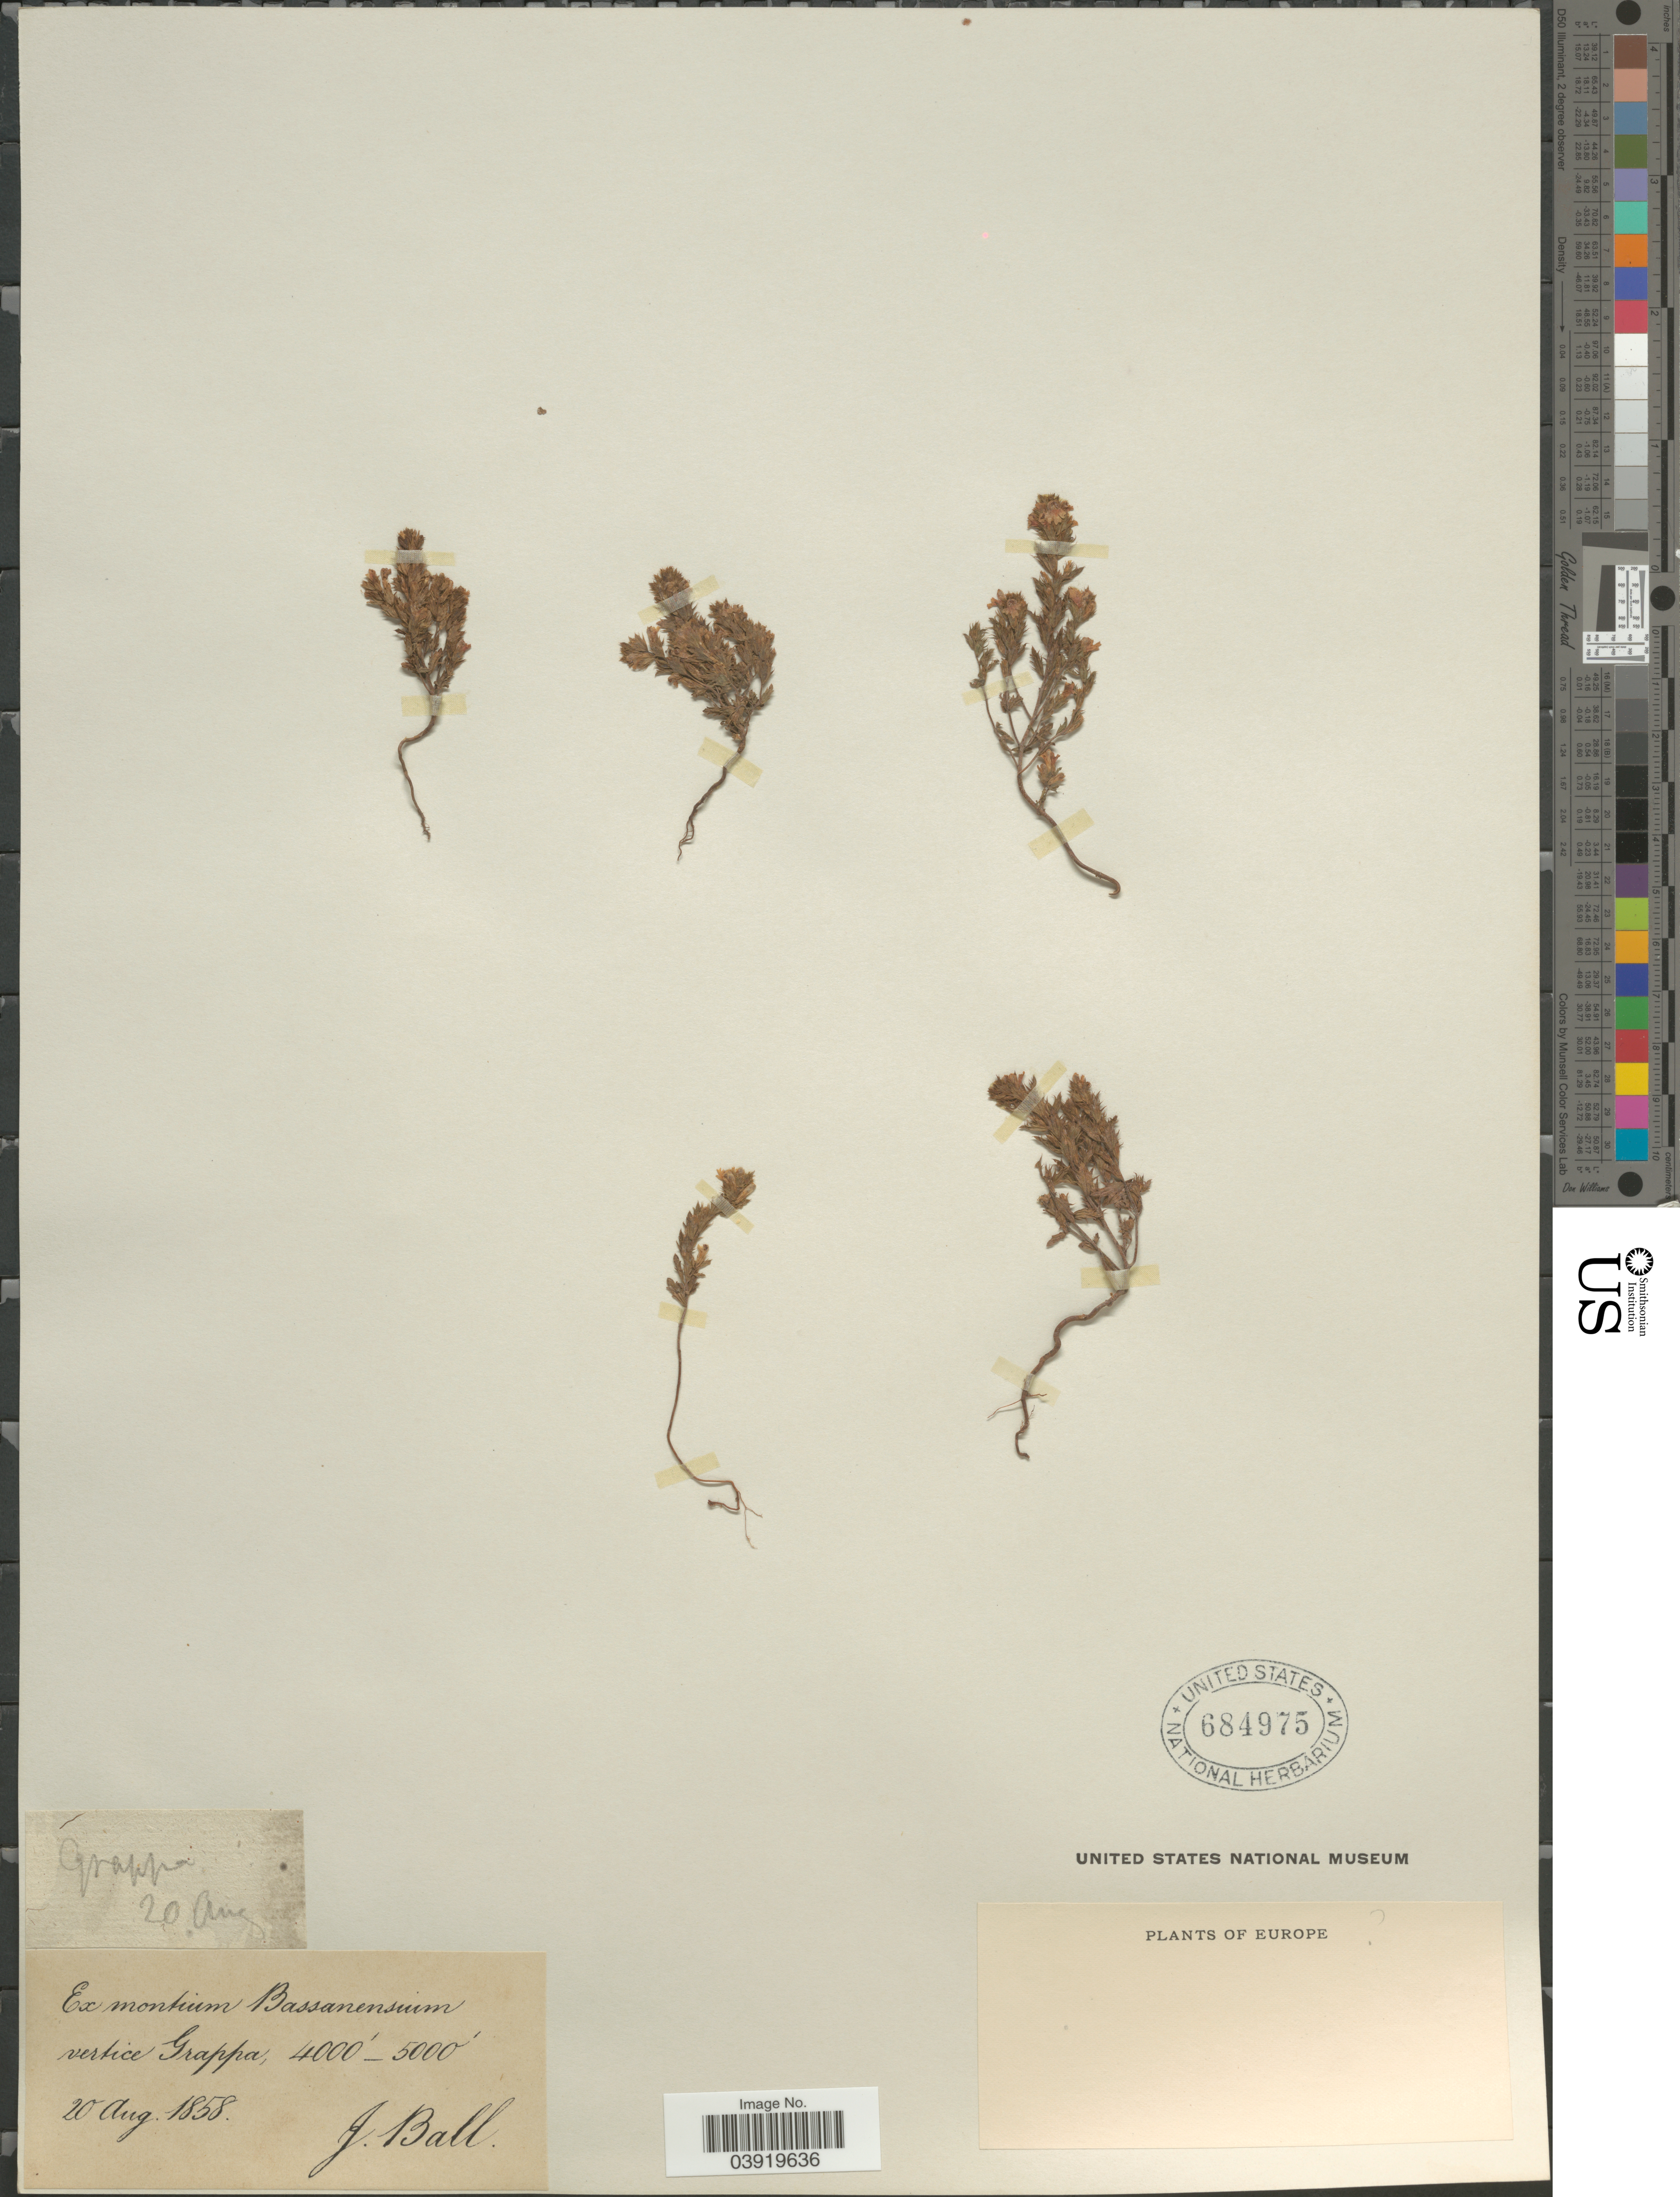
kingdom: Plantae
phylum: Tracheophyta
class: Magnoliopsida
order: Lamiales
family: Orobanchaceae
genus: Euphrasia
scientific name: Euphrasia sp.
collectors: J. Ball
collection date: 1858-08-20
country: Italy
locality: Ex montium Bassanensium vertice Grappa. Europe.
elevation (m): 1219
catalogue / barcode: US 684975